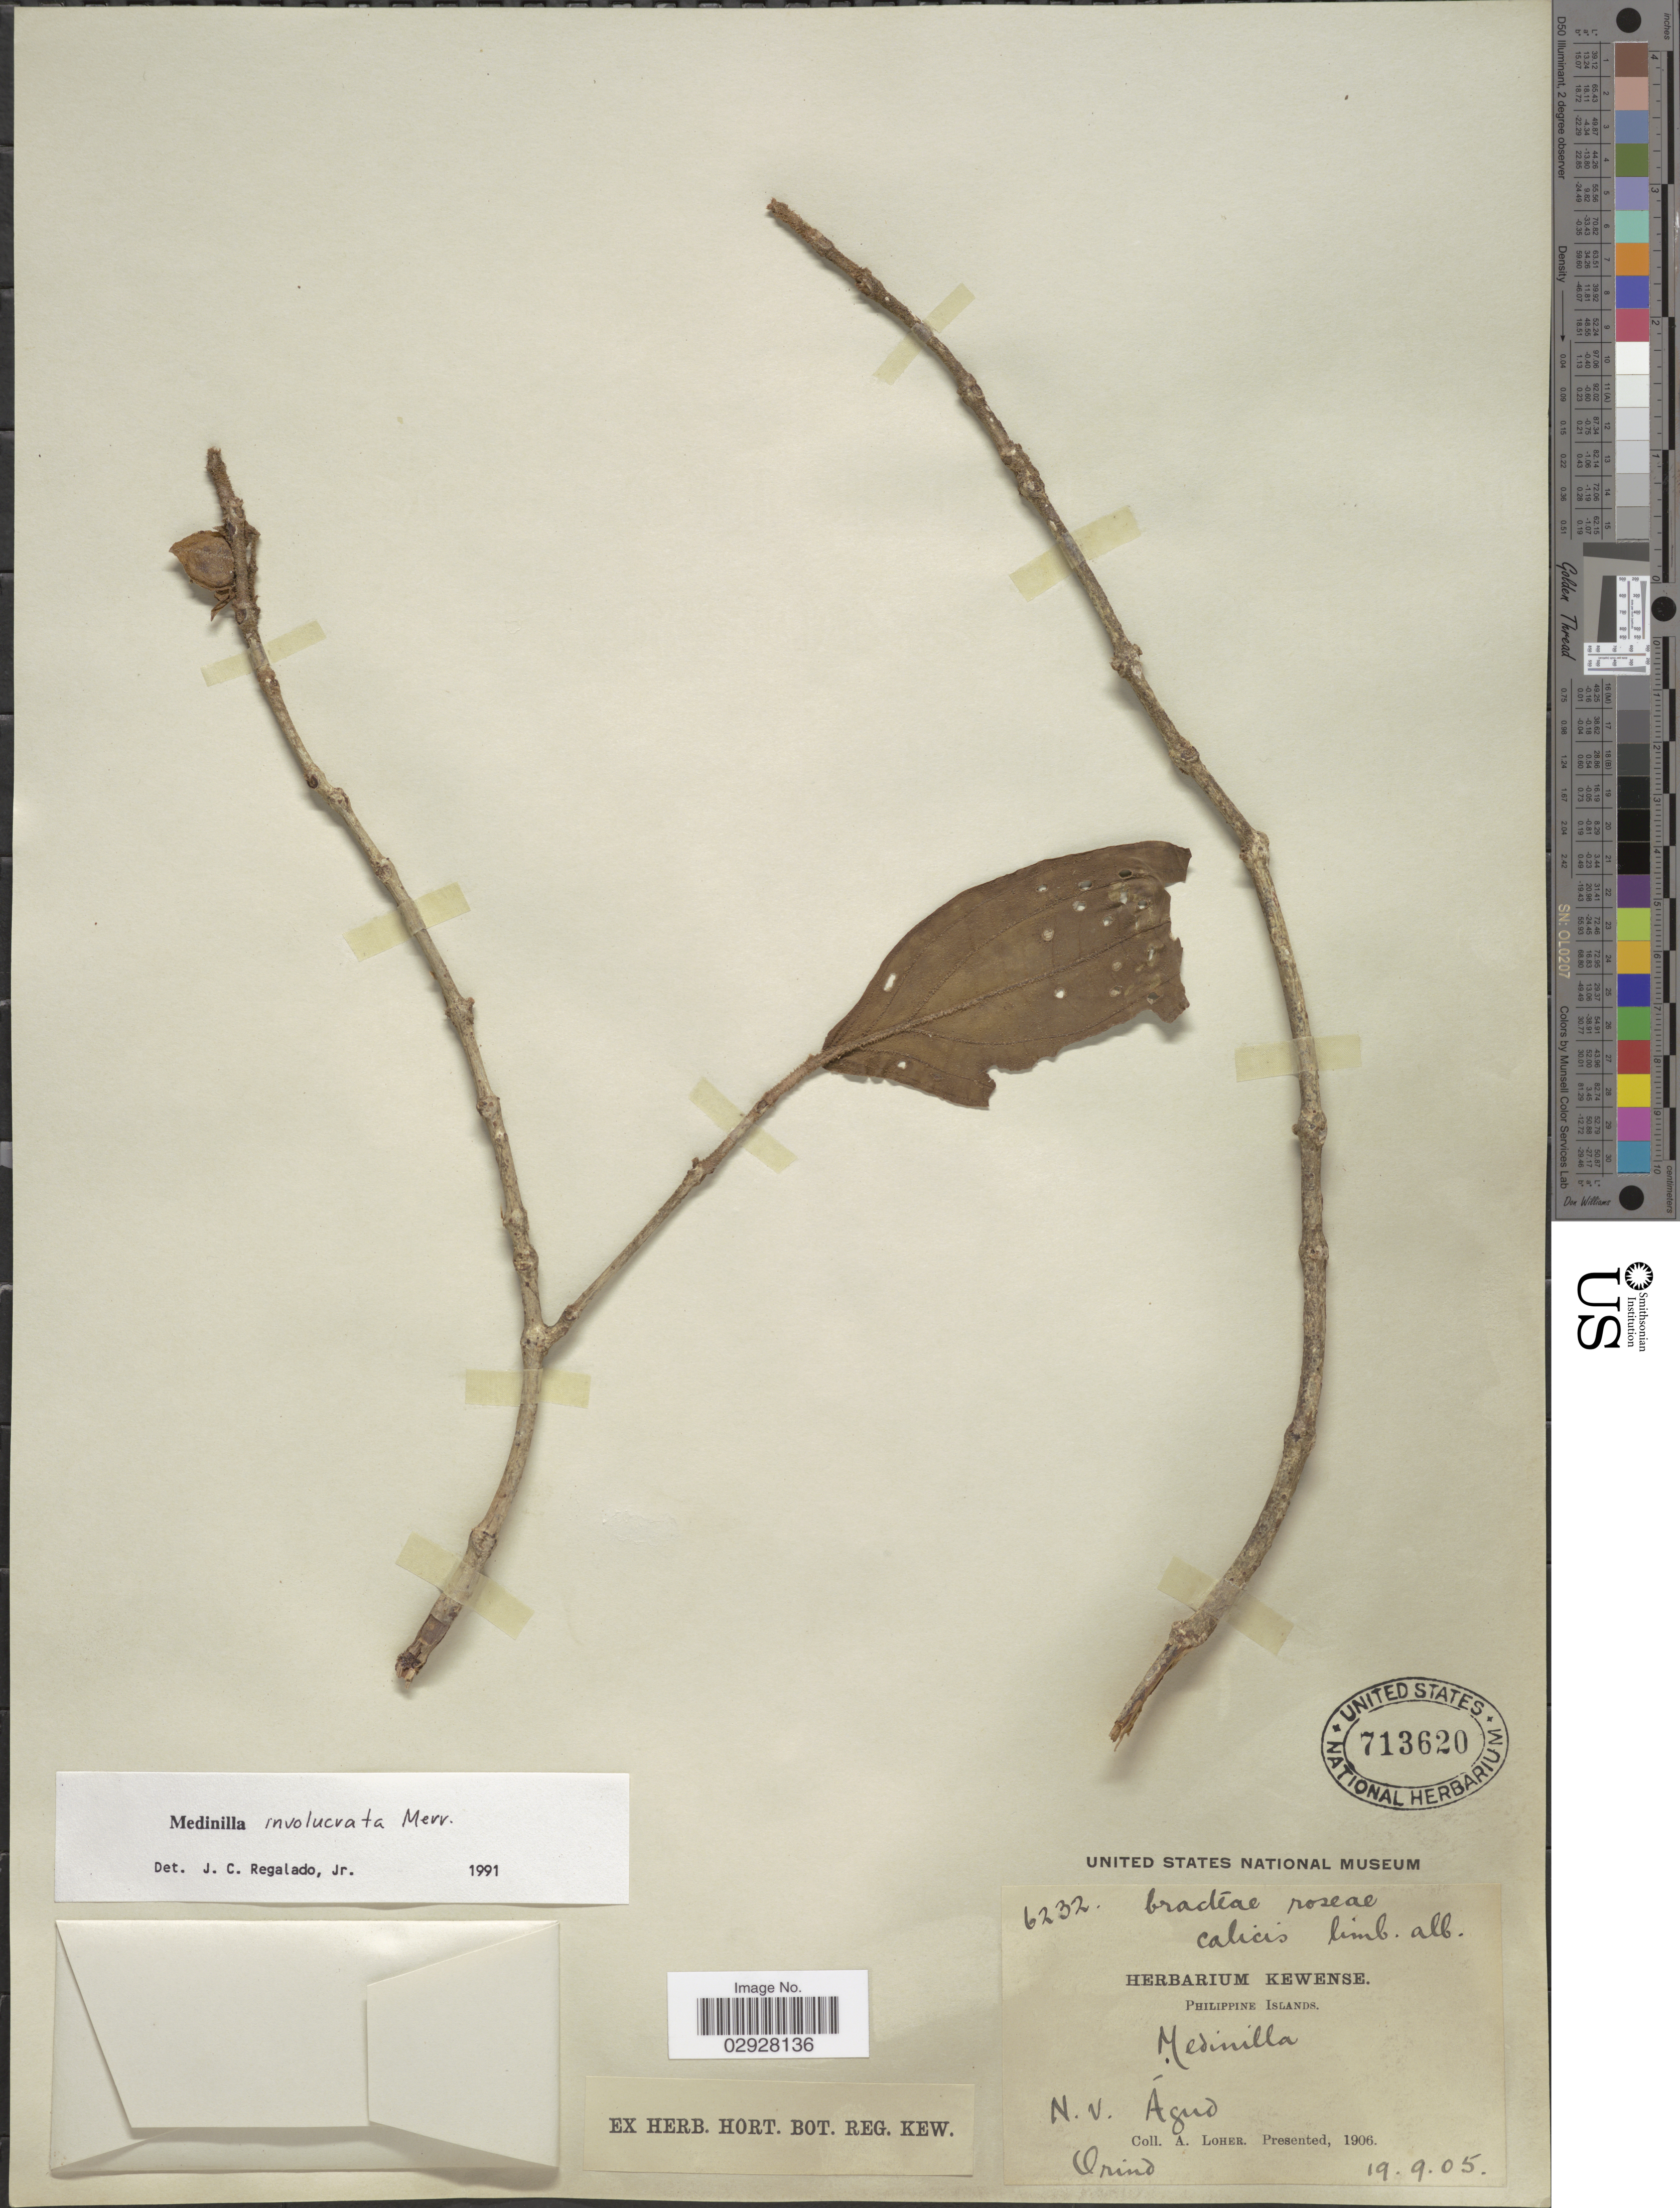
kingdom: Plantae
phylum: Tracheophyta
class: Magnoliopsida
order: Myrtales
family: Melastomataceae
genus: Medinilla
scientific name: Medinilla involucrata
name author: Merr.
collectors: A. Loher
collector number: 6232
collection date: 1905-09-19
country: Philippines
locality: Medinilla.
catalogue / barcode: US 713620